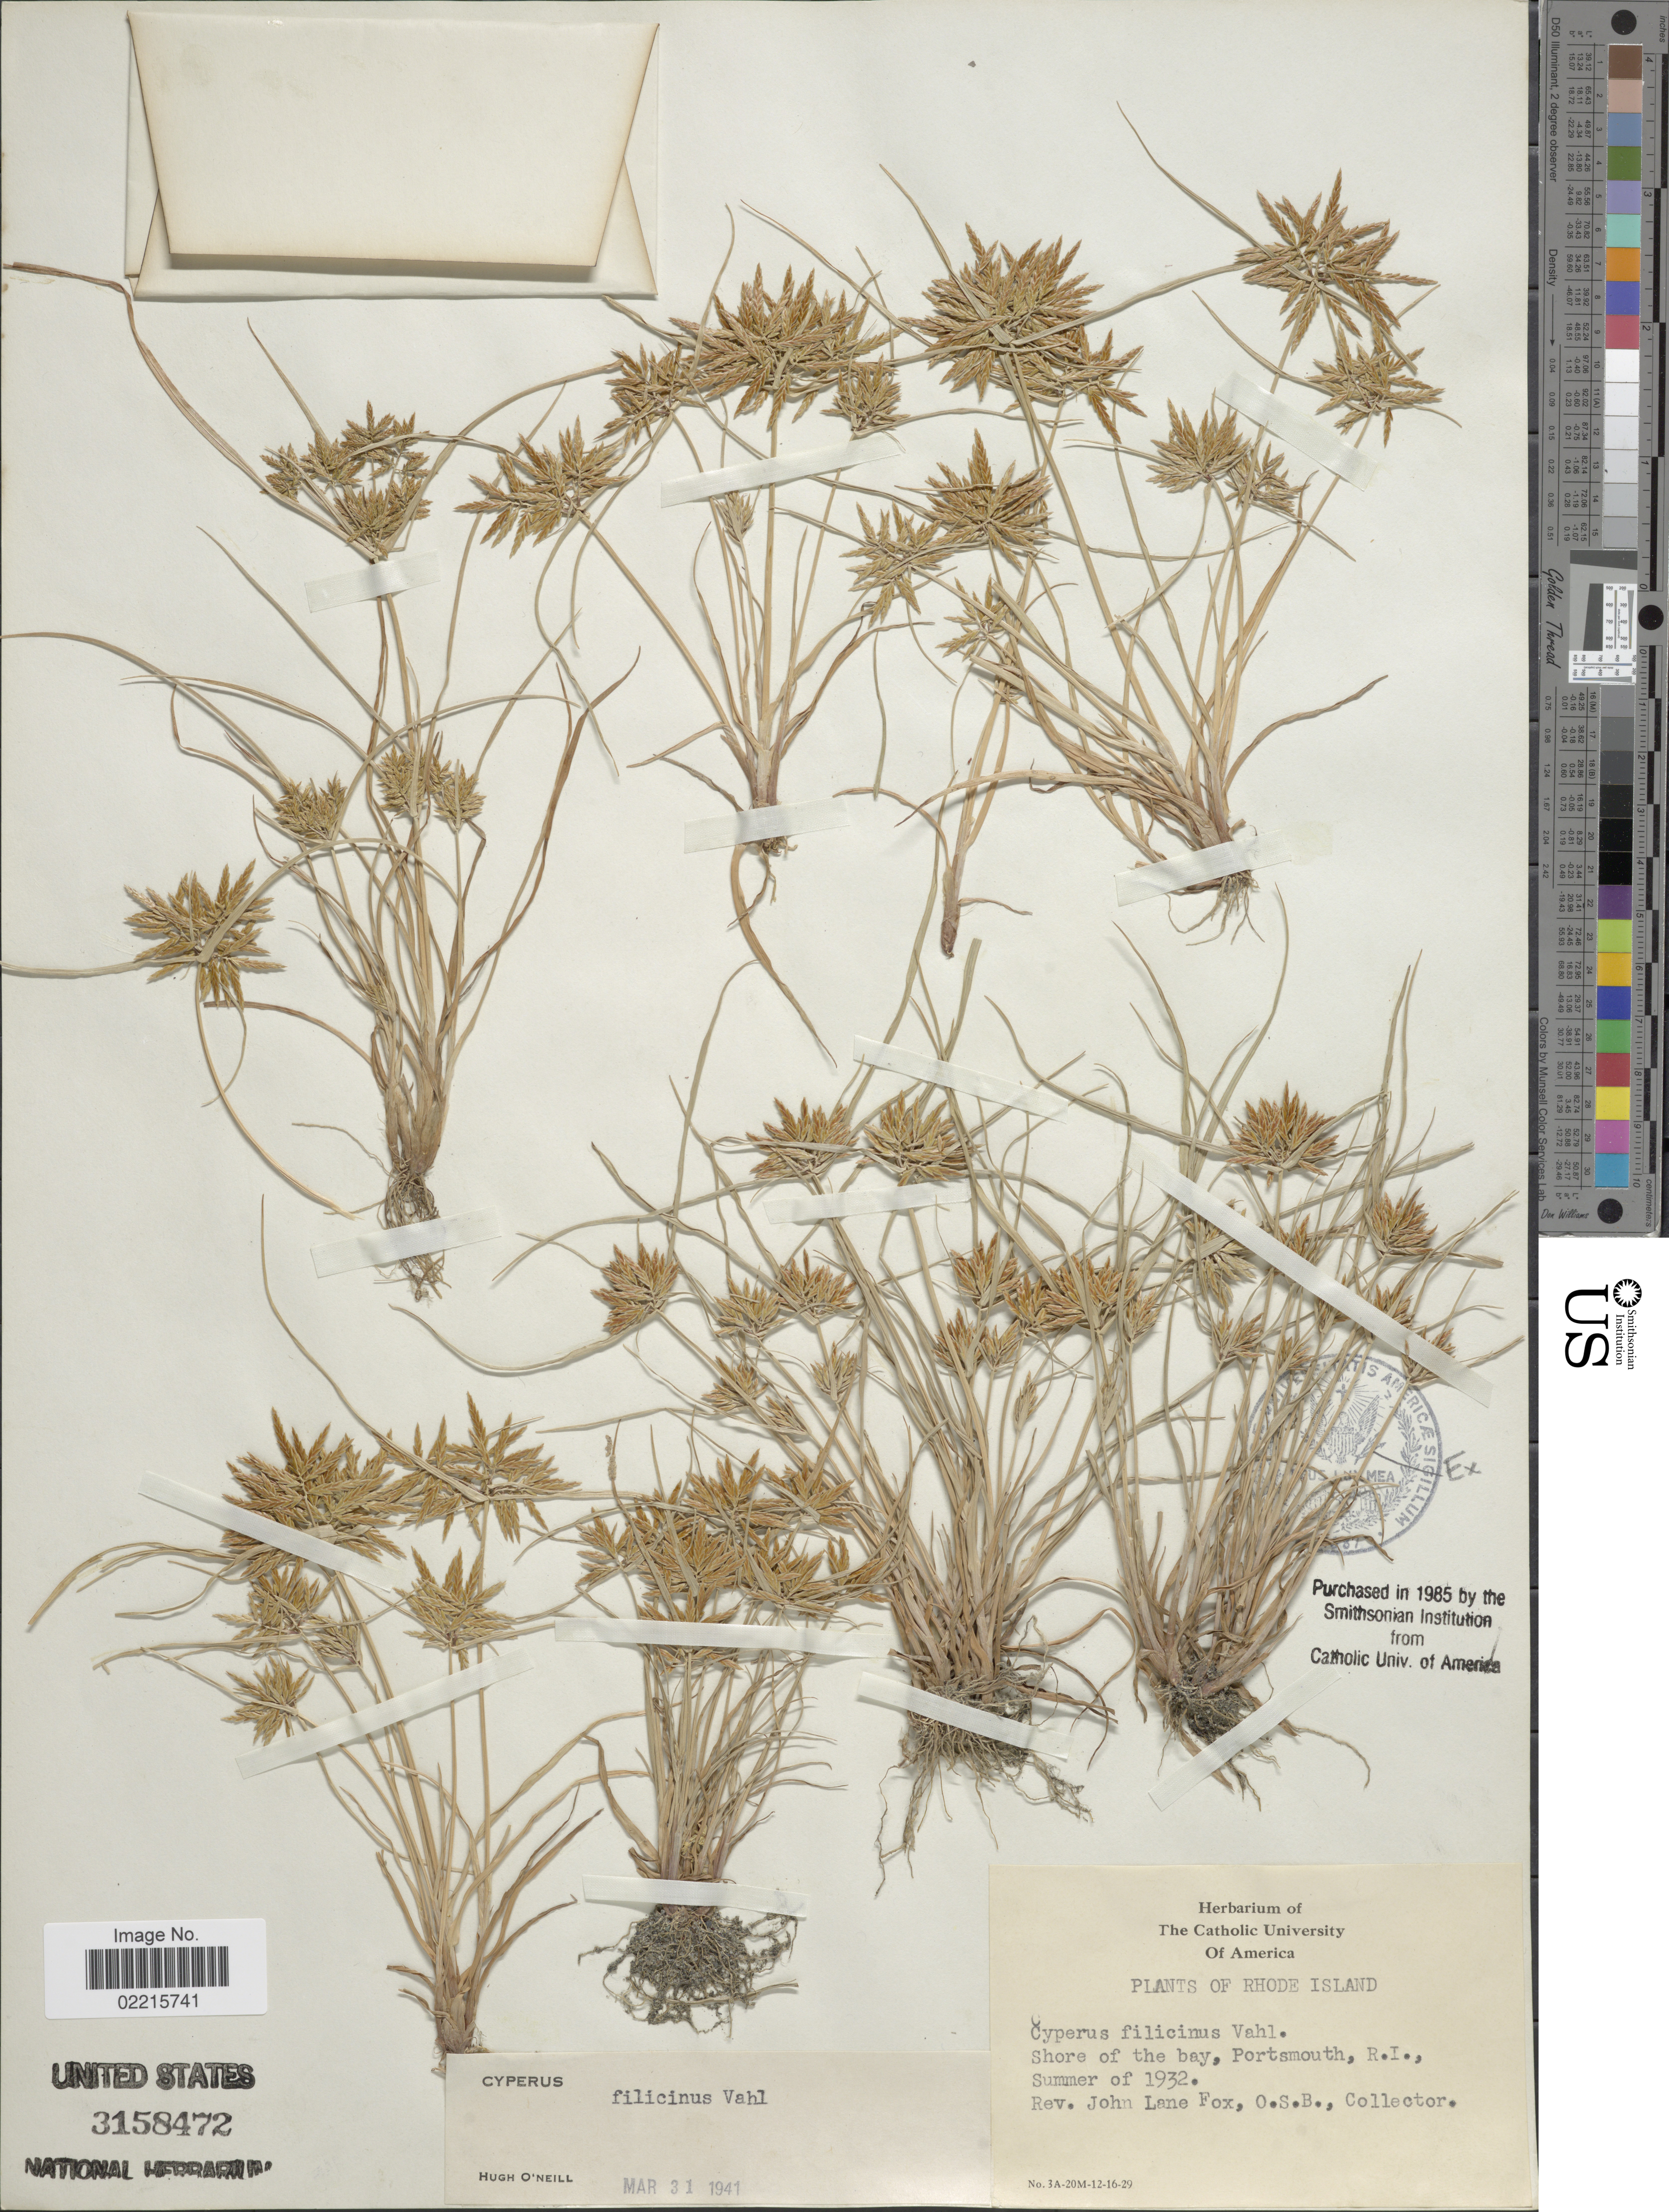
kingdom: Plantae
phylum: Tracheophyta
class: Liliopsida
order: Poales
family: Cyperaceae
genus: Cyperus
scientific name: Cyperus filicinus Vahl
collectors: J. Fox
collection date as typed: summer 1932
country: United States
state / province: Rhode Island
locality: Shore of the Bay, Portsmouth, R. I.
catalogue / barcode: US 3158472